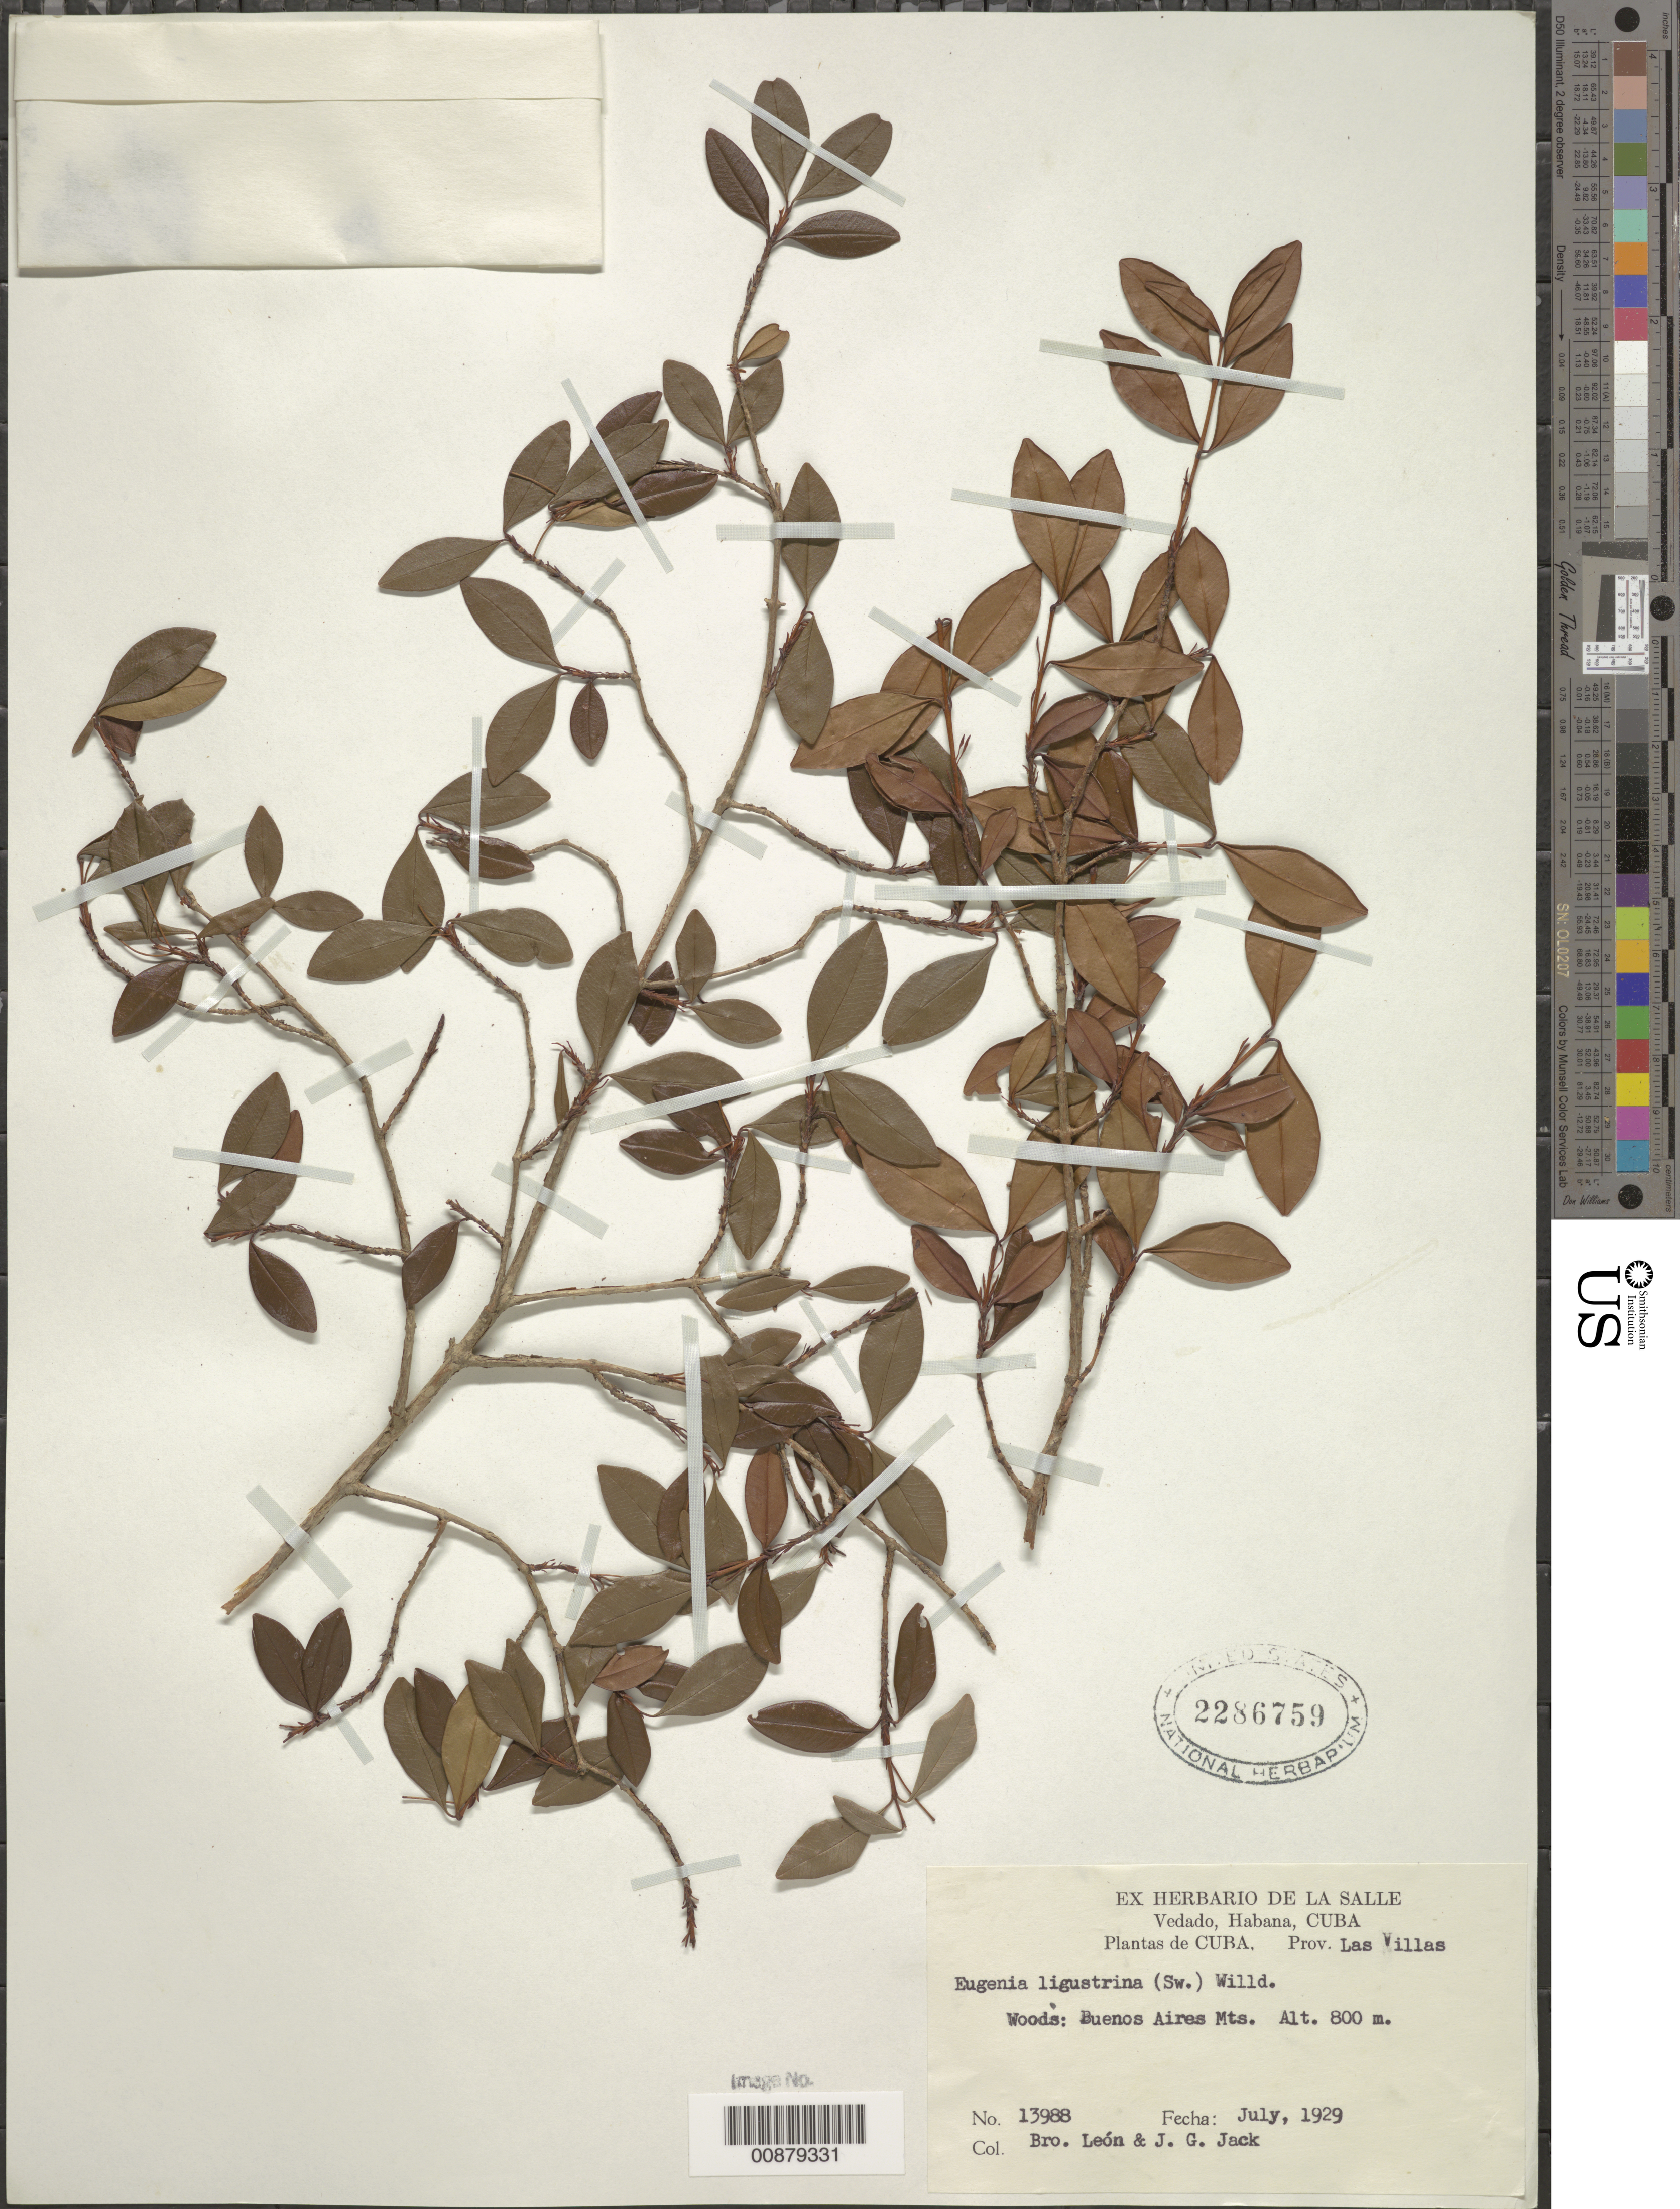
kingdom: Plantae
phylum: Tracheophyta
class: Magnoliopsida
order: Myrtales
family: Myrtaceae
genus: Eugenia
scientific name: Eugenia ligustrina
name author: (Sw.) Willd.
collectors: Bro. León & J. G. Jack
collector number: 13988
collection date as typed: Jul 1929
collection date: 1929-07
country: Cuba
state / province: Las Villas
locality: Buenos Aires Mts.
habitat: Woods.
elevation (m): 800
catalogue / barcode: US 2286759